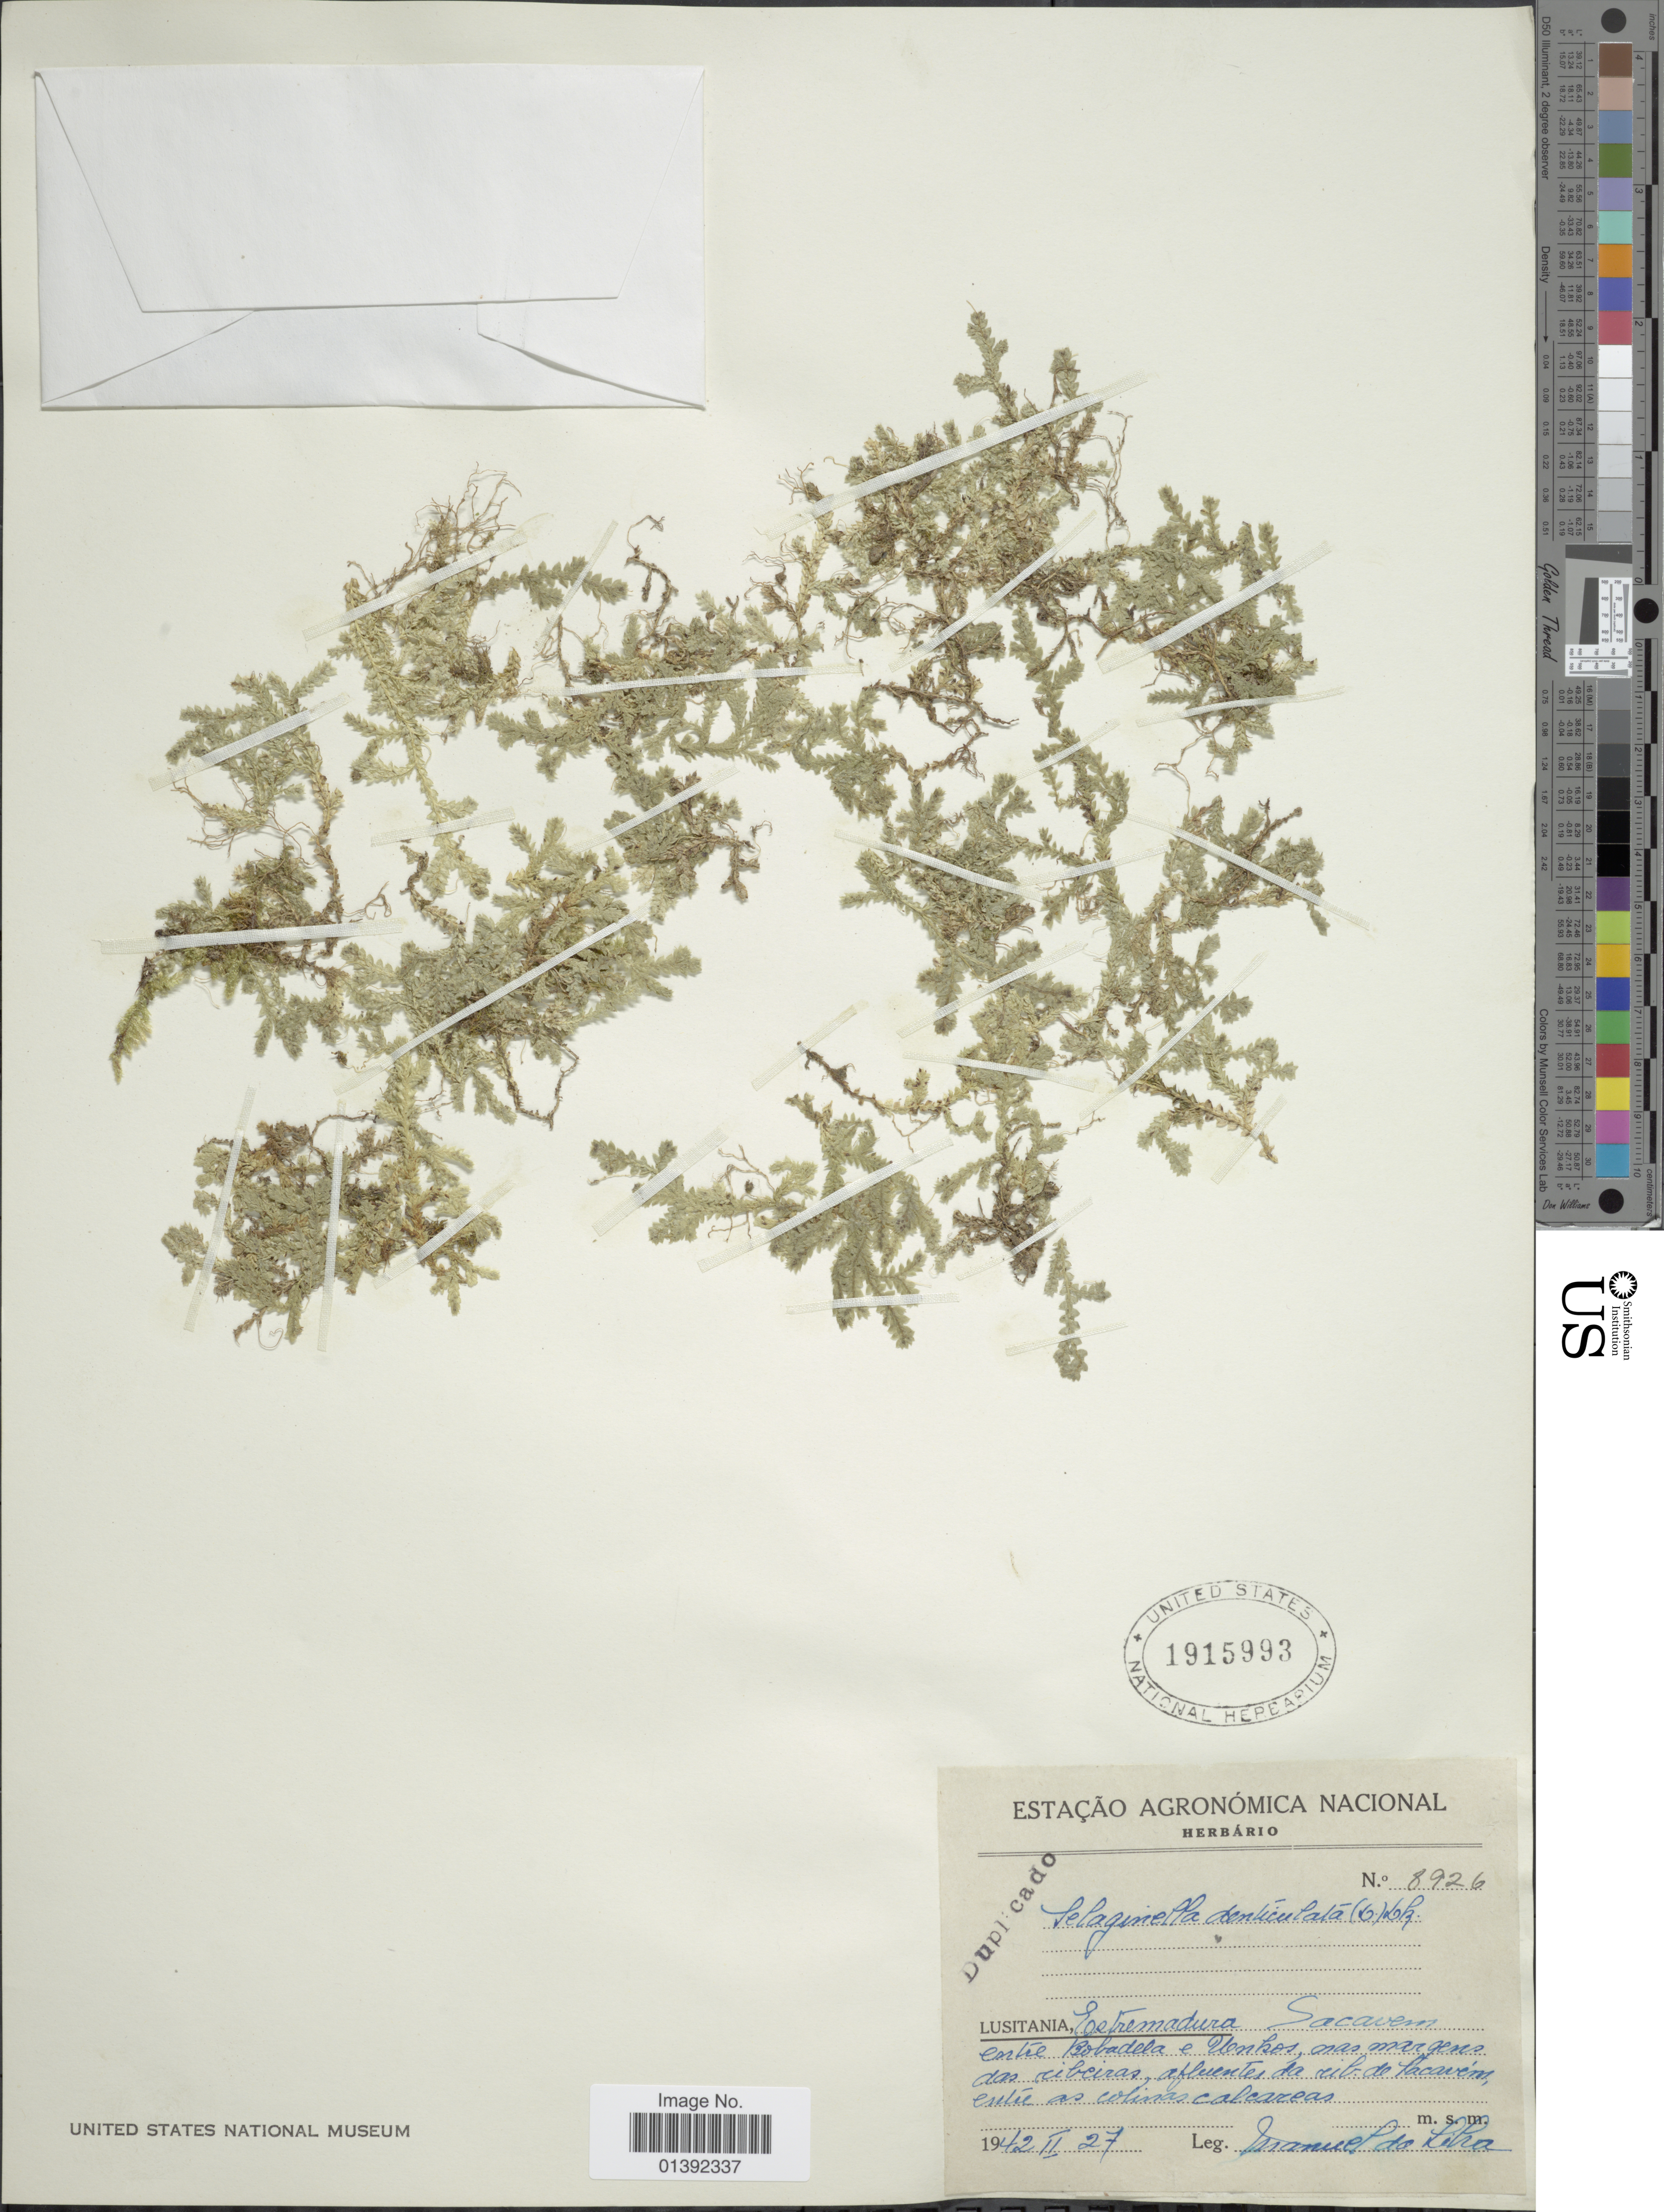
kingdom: Plantae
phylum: Tracheophyta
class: Lycopodiopsida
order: Selaginellales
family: Selaginellaceae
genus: Selaginella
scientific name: Selaginella denticulata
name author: (L.) Spring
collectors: M. Da Silva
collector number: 8926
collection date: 1942-02-27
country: Portugal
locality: Lusitaania, Estremadura, Sacaveni [interpreted]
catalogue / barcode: US 1915993